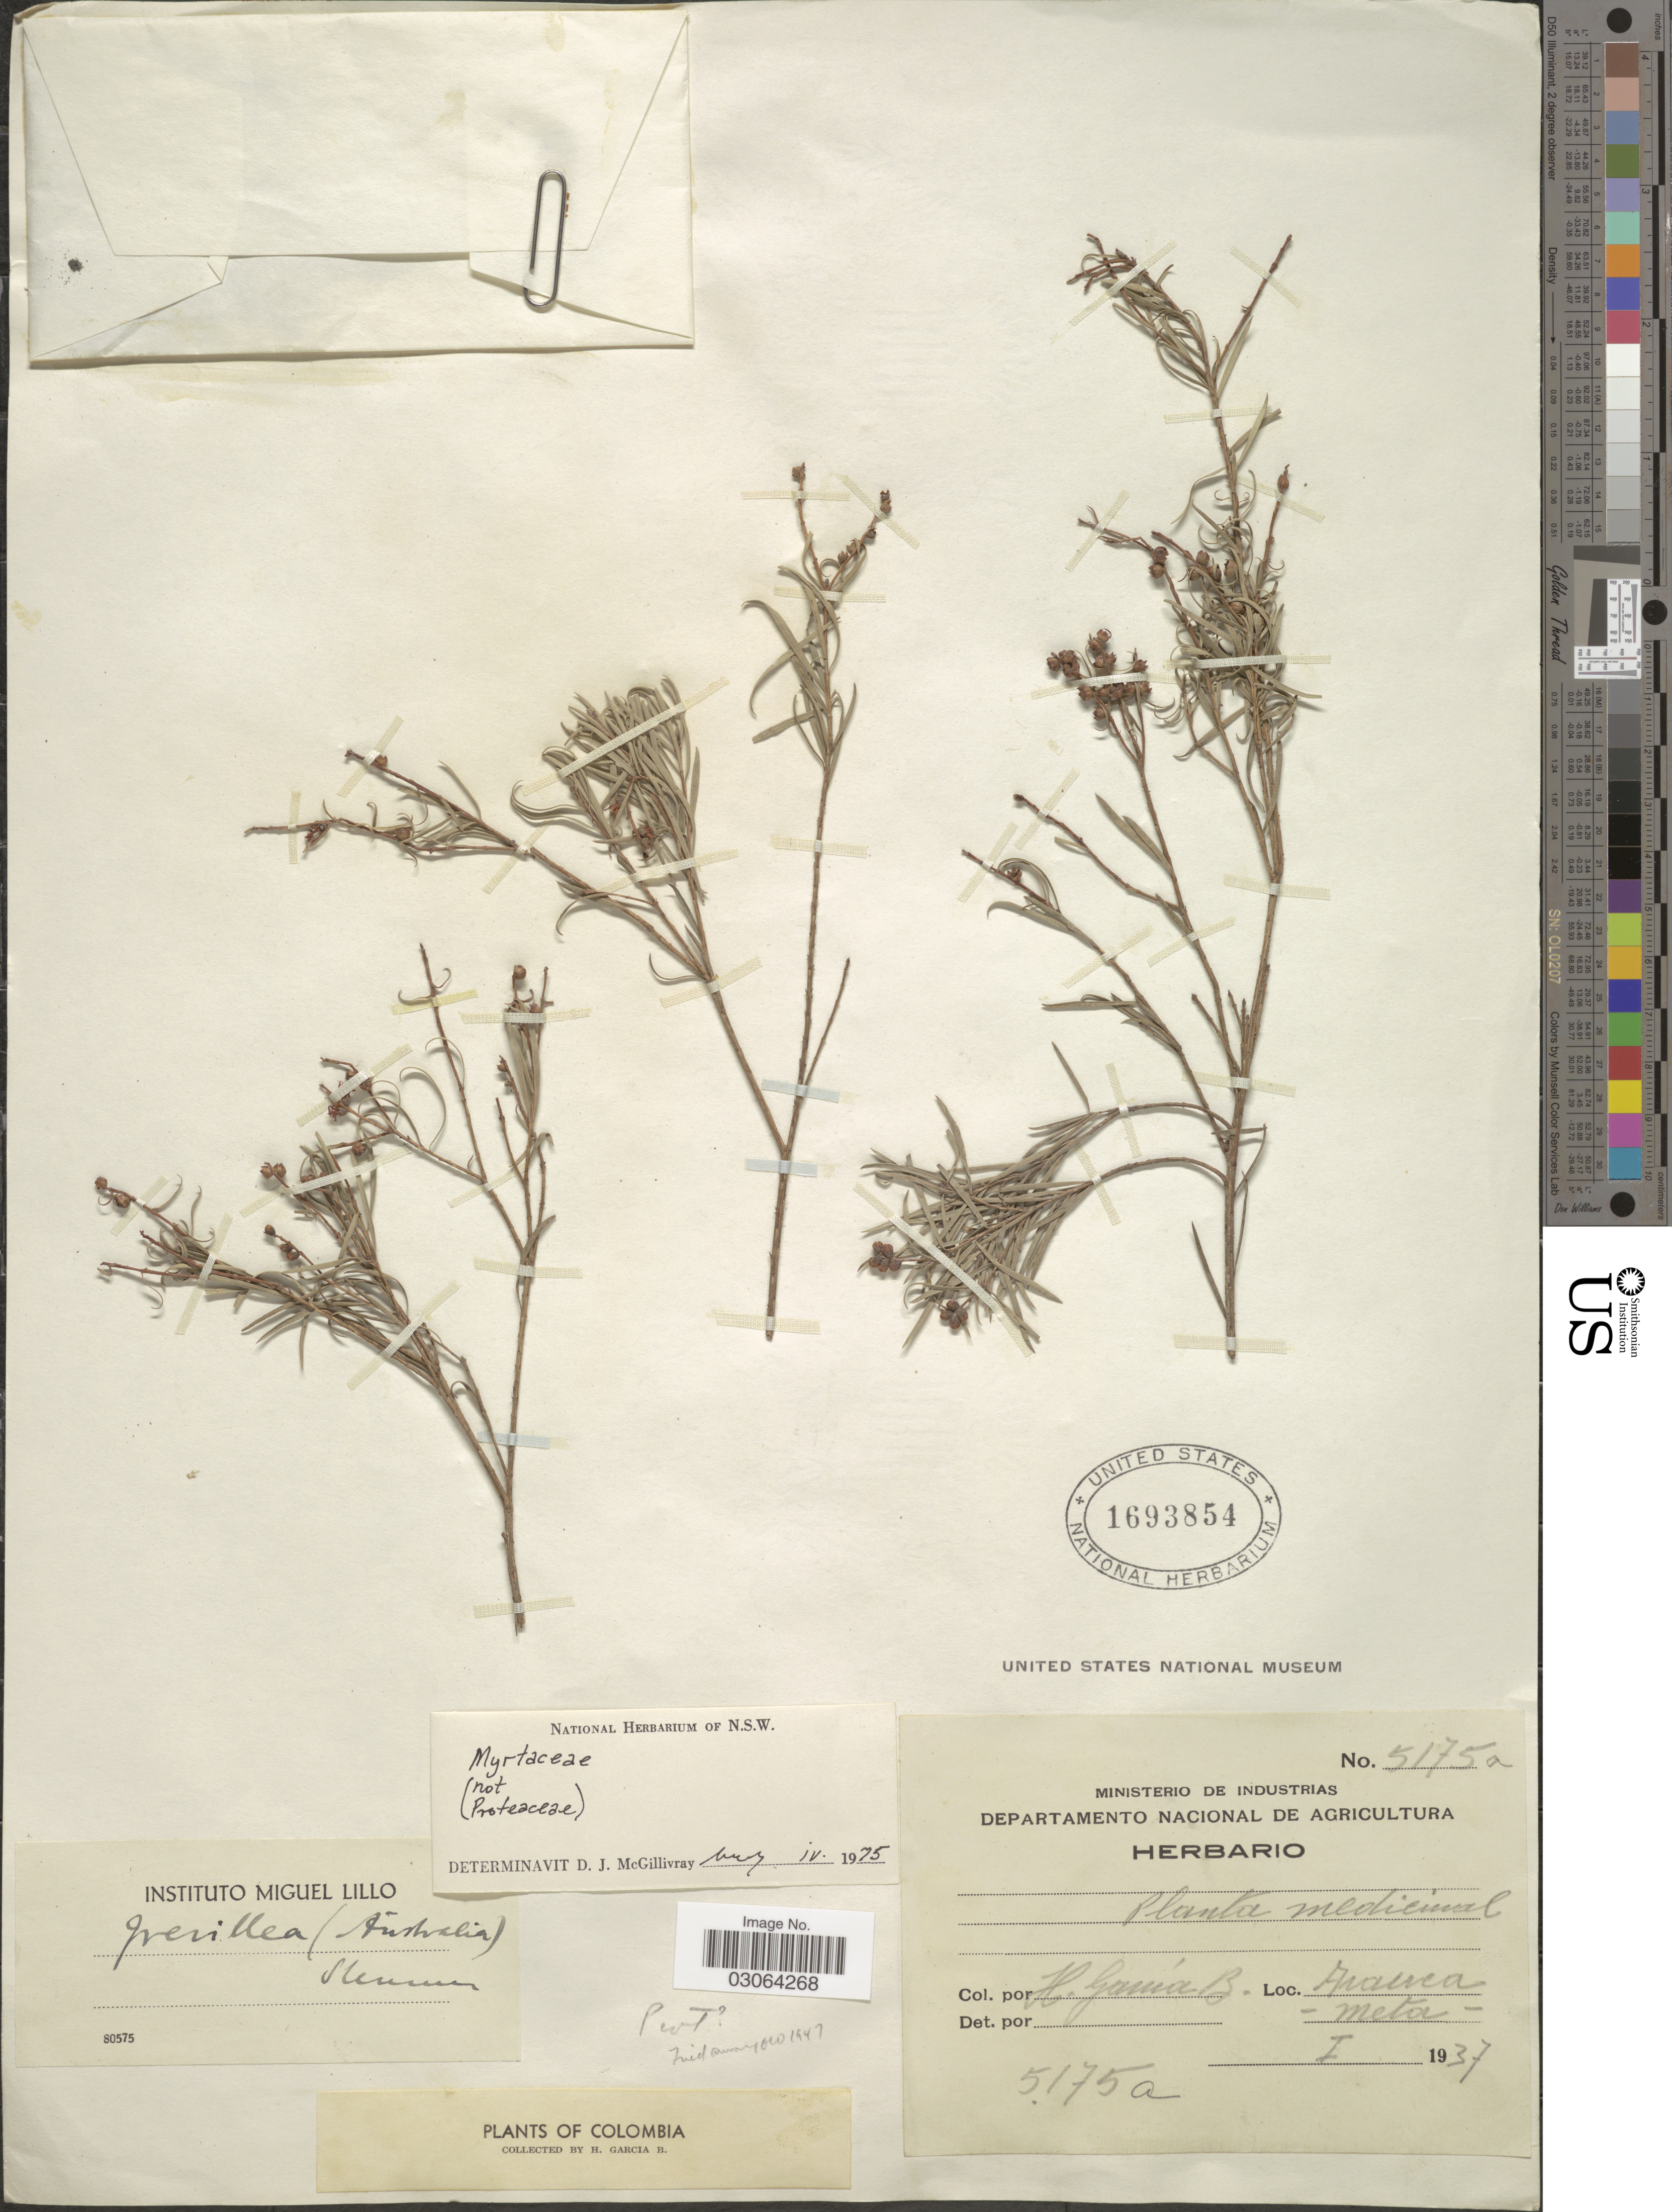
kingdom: Plantae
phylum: Tracheophyta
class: Magnoliopsida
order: Myrtales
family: Myrtaceae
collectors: H. García B.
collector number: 5175a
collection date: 1937-01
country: Colombia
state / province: Meta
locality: Arauca, Meta.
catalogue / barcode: US 1693854